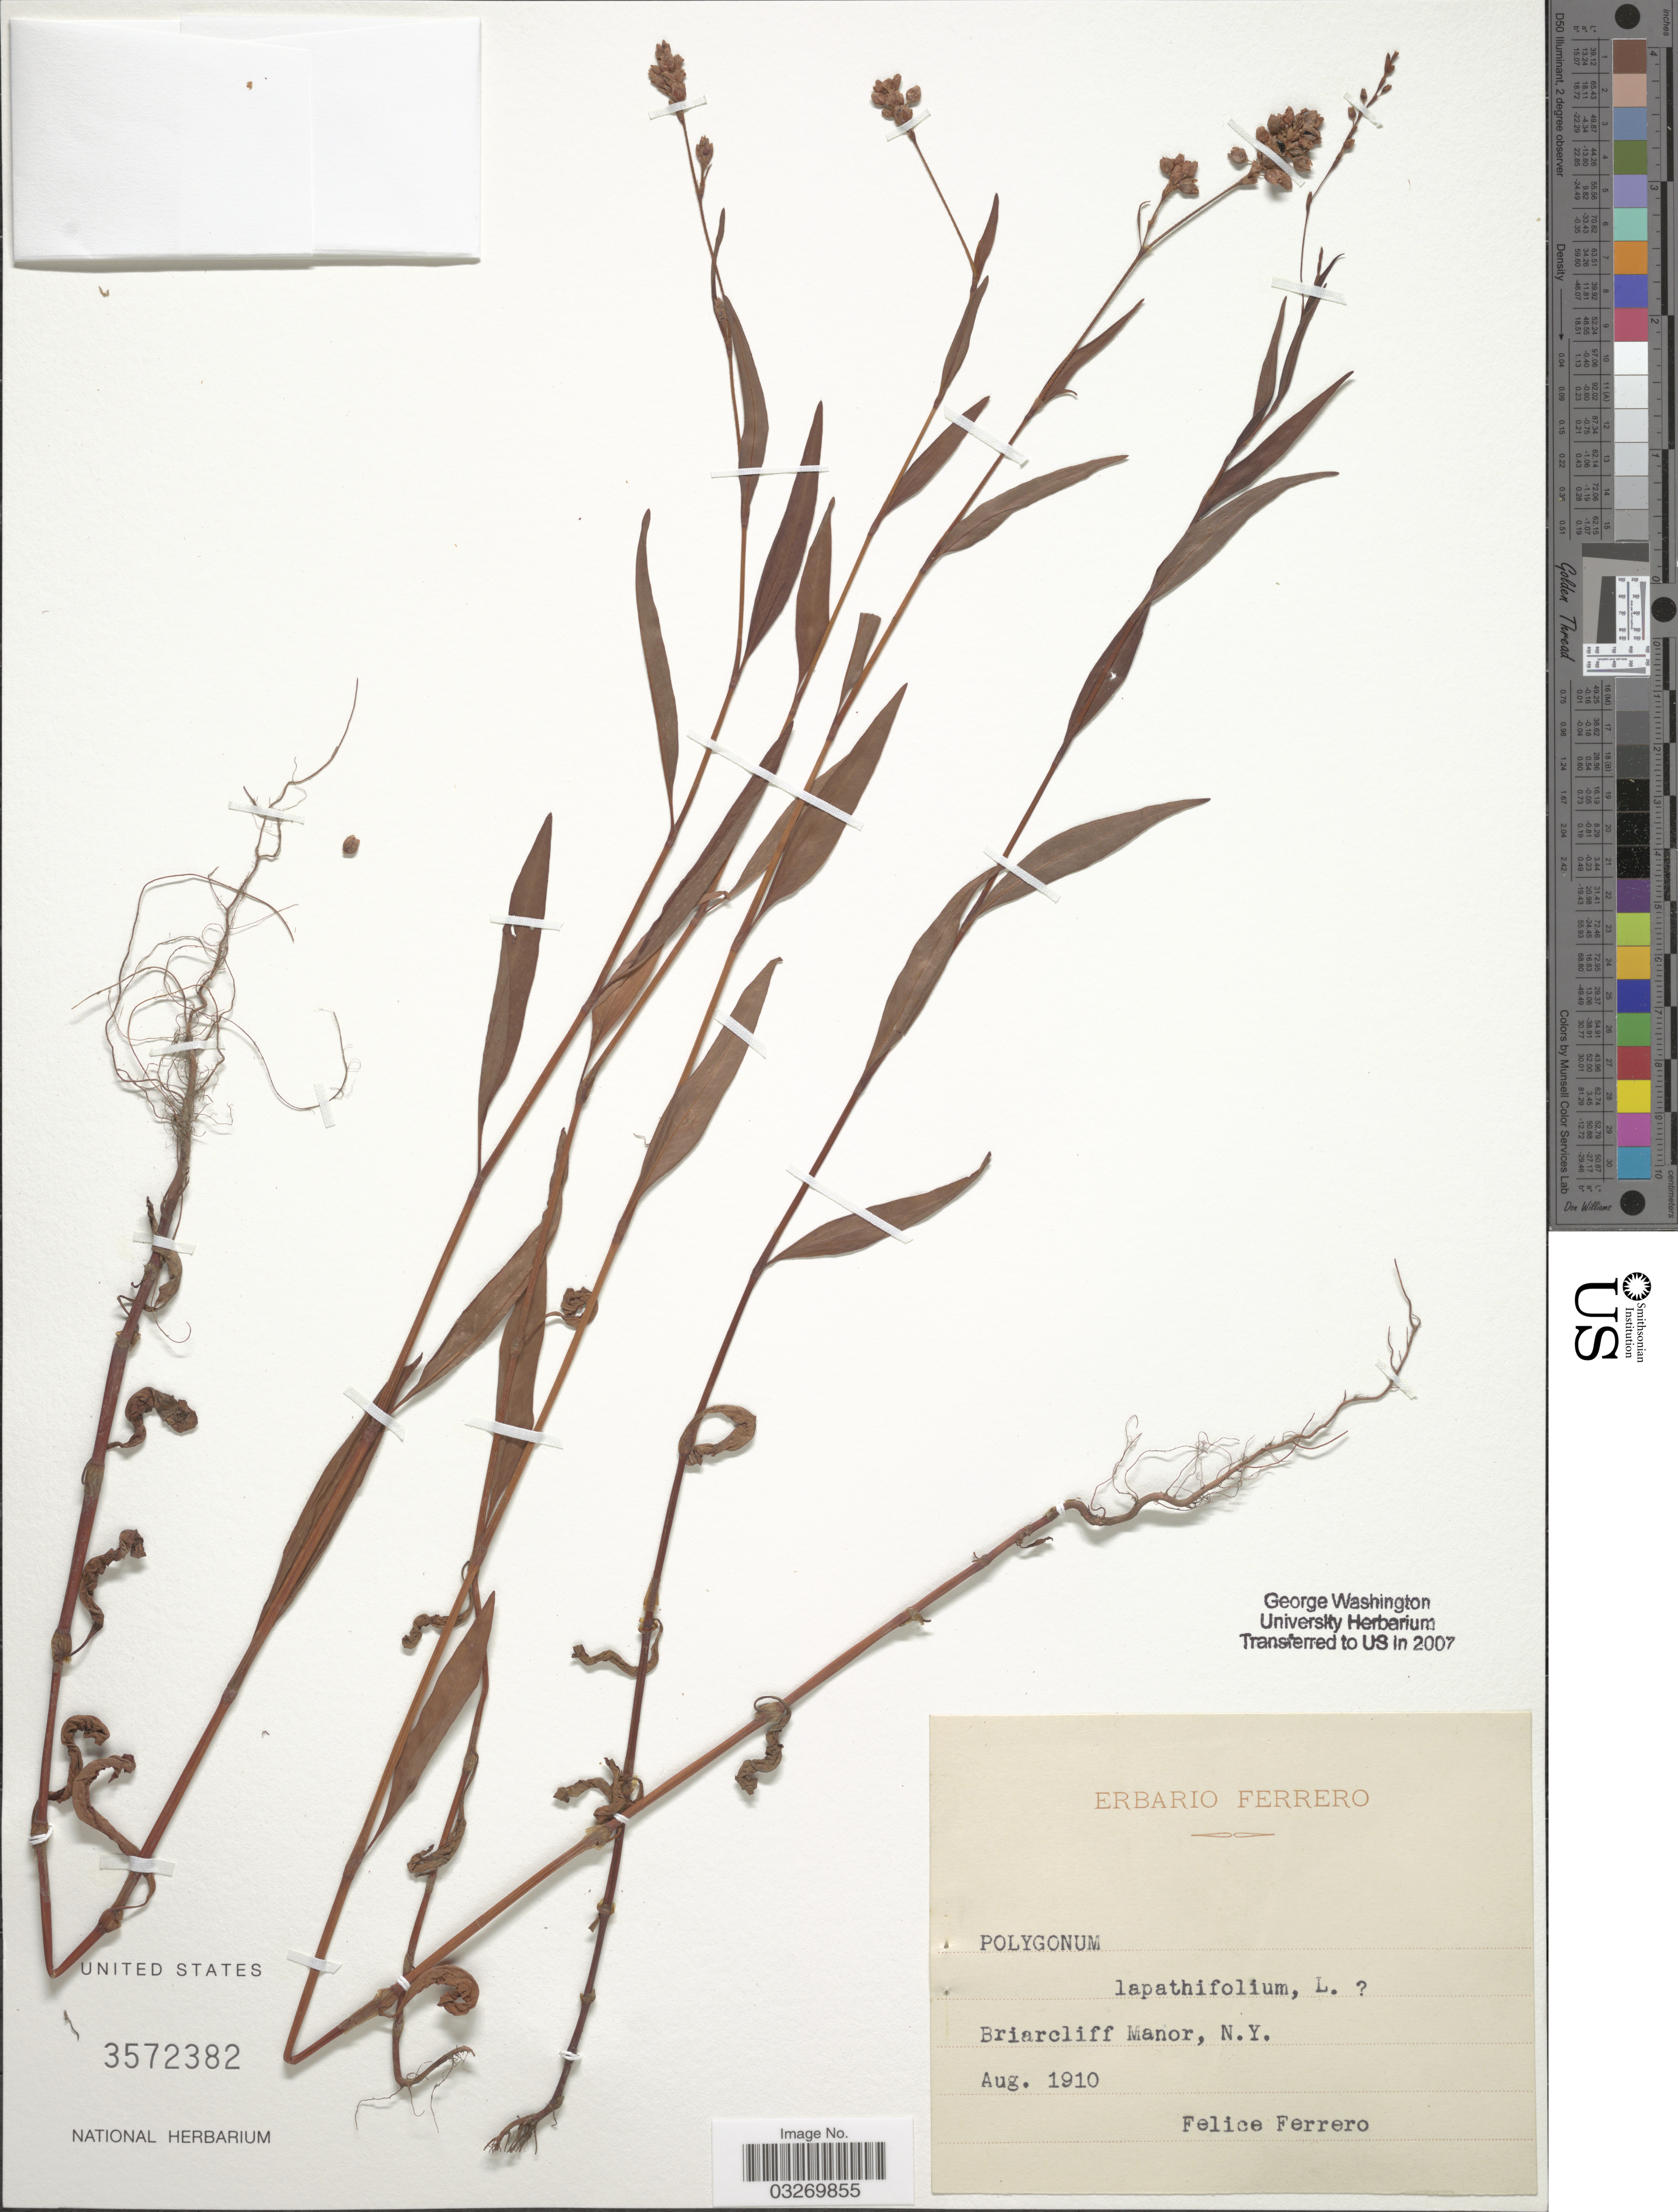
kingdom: Plantae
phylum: Tracheophyta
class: Magnoliopsida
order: Caryophyllales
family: Polygonaceae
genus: Persicaria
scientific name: Persicaria lapathifolia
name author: (L.) Delarbre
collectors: F. Ferrero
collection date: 1910-08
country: United States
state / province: New York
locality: Briarcliff Manor.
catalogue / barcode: US 3572382